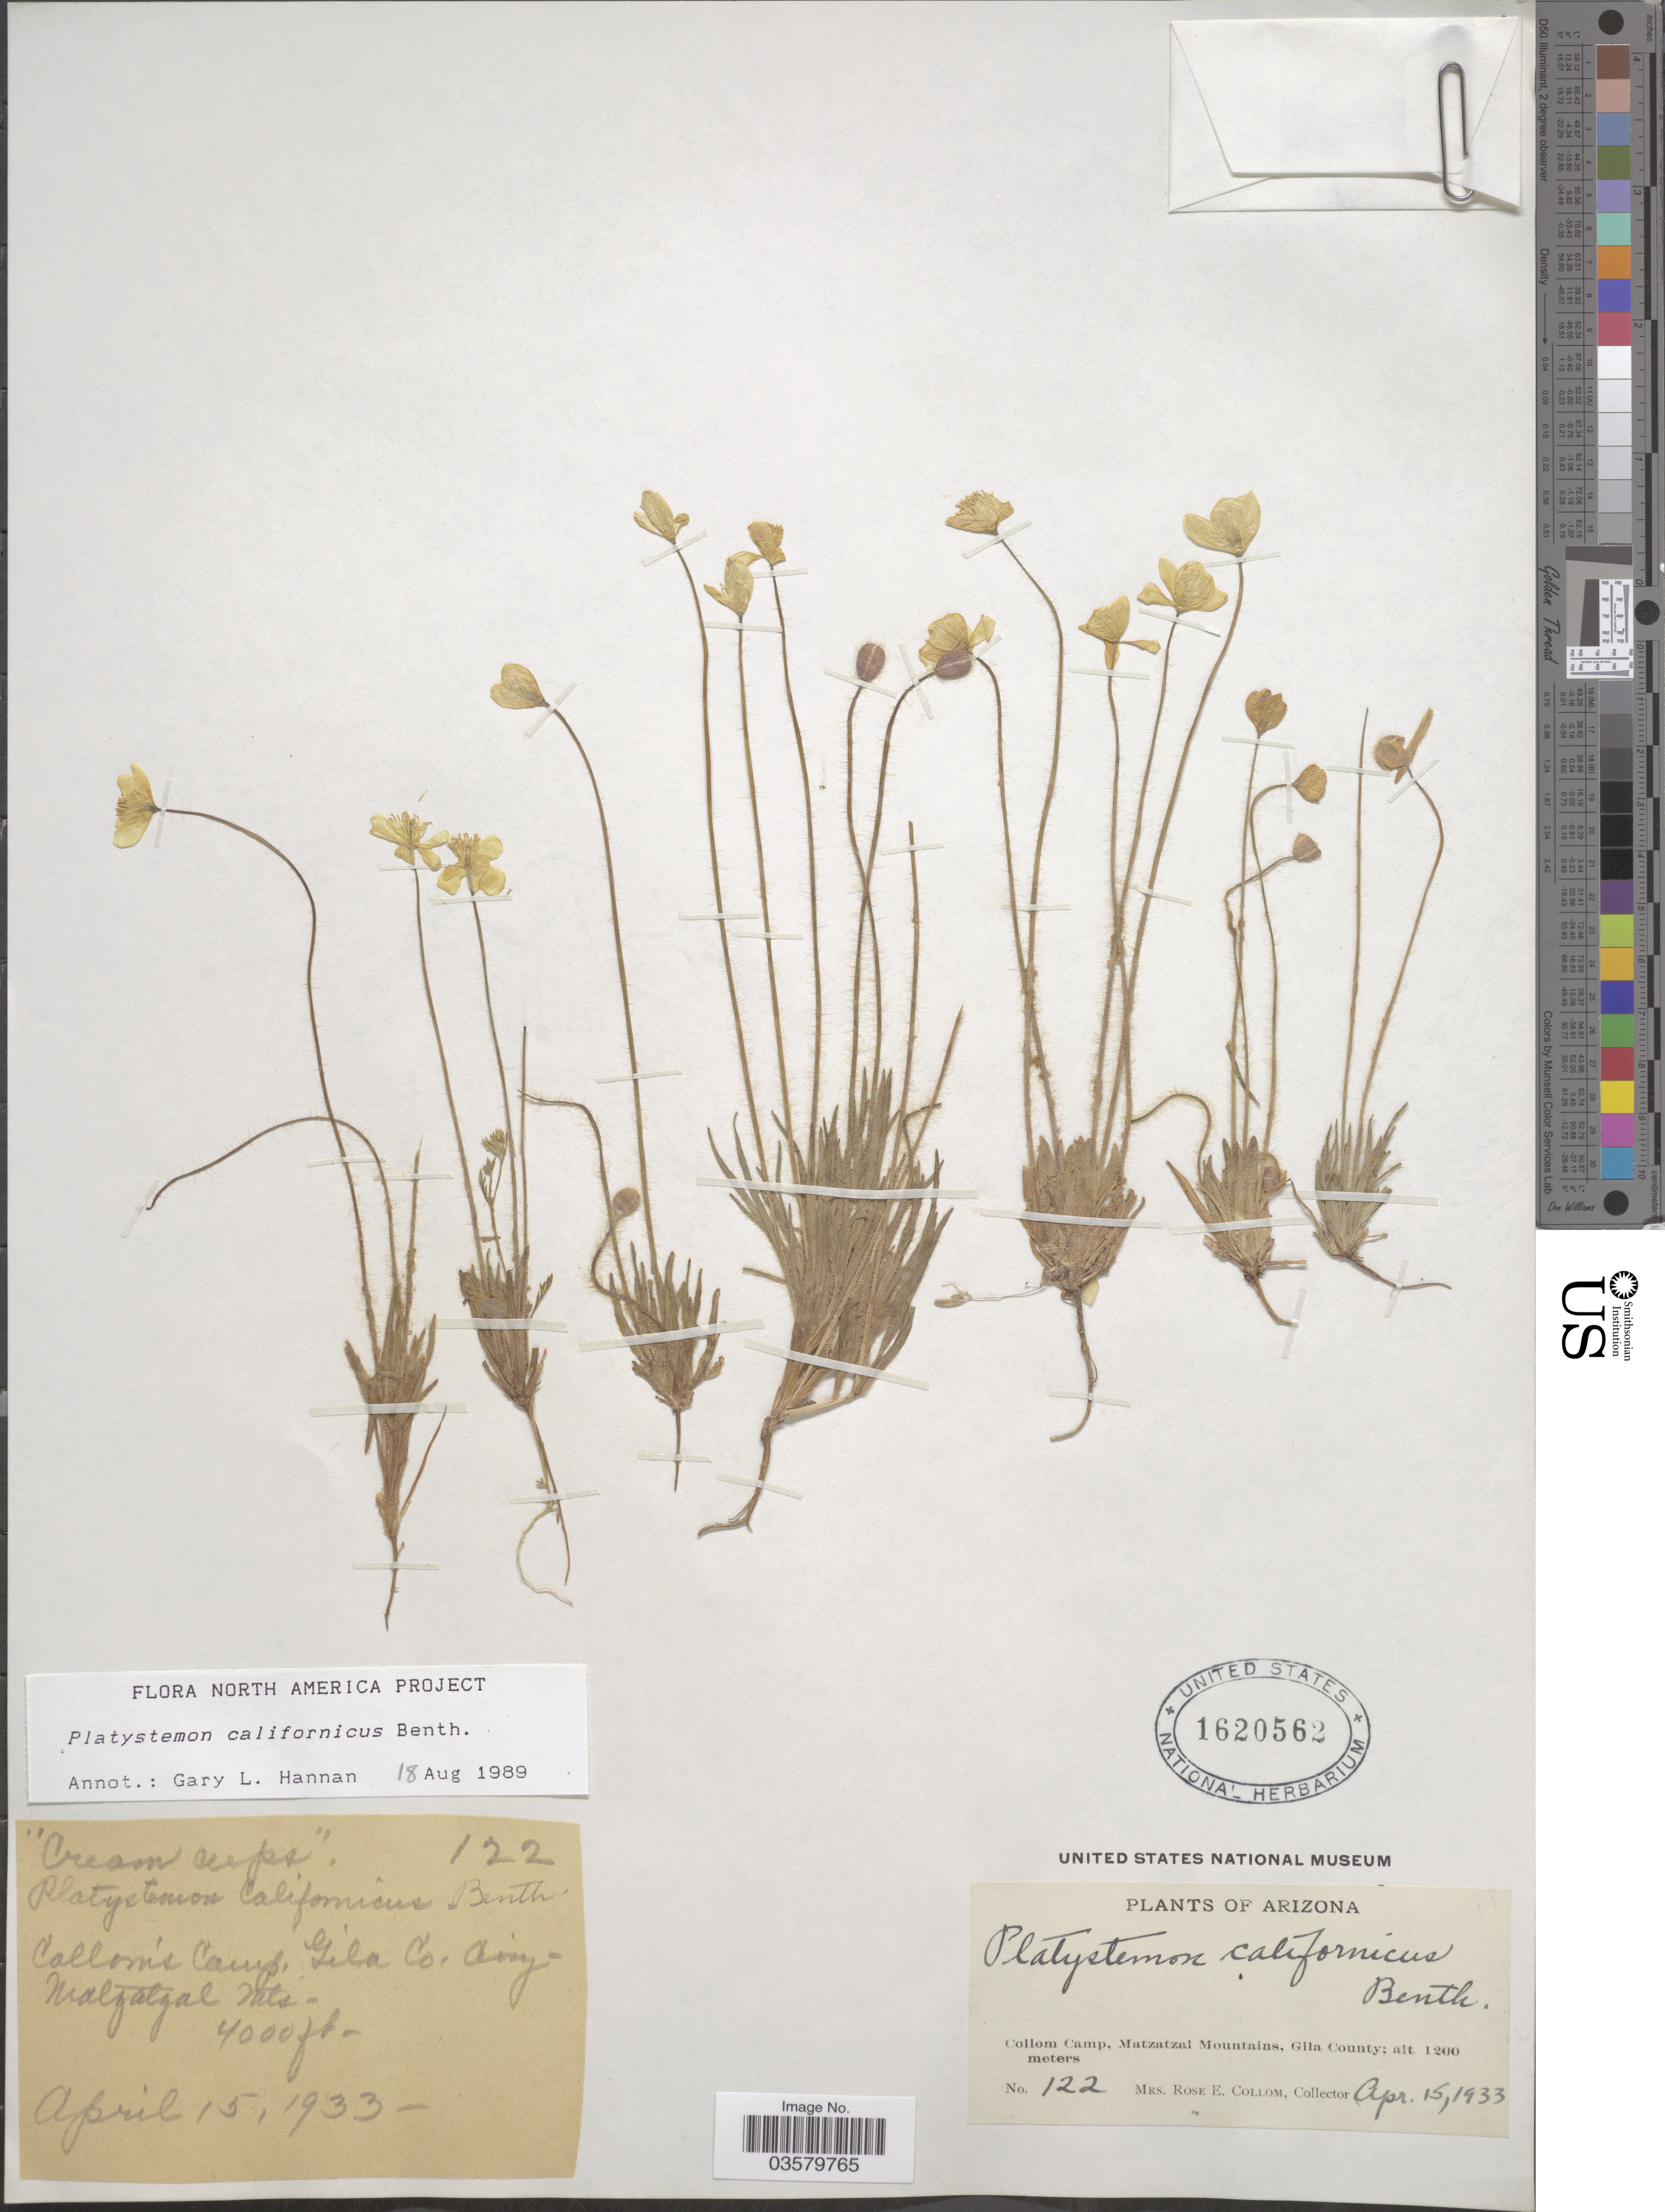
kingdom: Plantae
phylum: Tracheophyta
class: Magnoliopsida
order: Ranunculales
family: Papaveraceae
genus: Platystemon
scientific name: Platystemon californicus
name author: Benth.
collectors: R. E. Collom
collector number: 122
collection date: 1933-04-15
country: United States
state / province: Arizona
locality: Collom's Camp, Matzatzal Mountains, Gila County.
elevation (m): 1219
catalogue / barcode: US 1620562